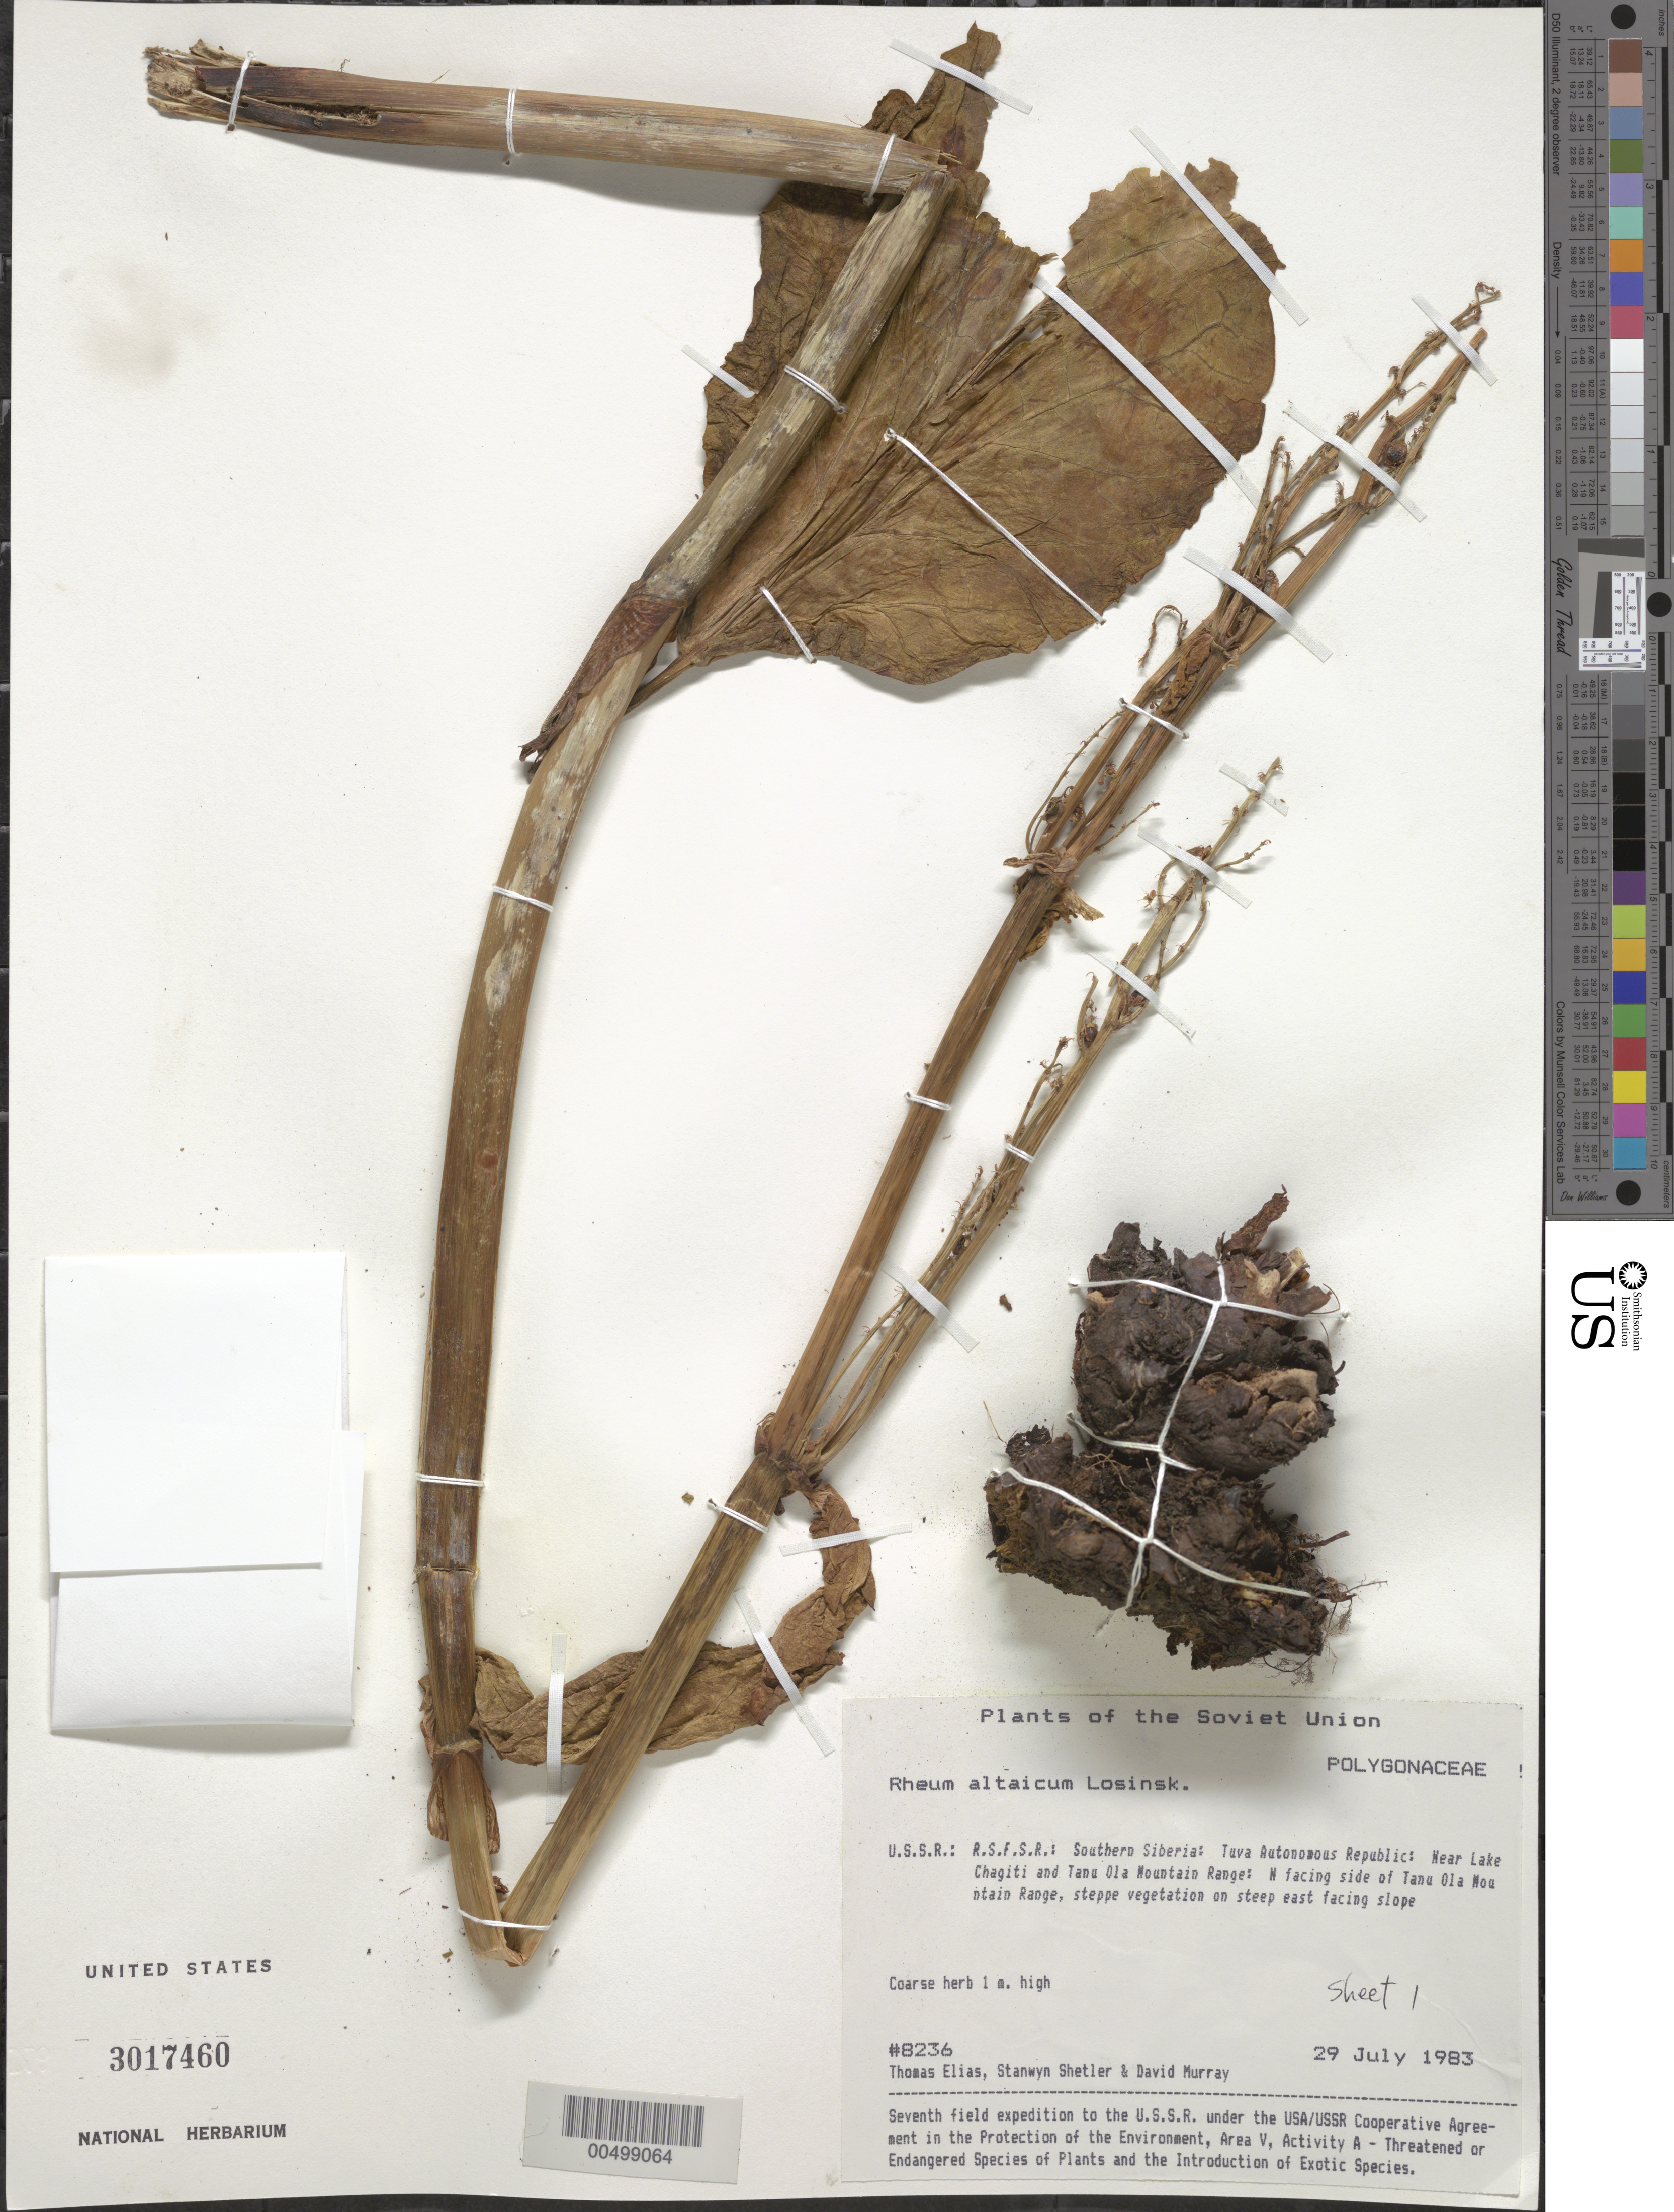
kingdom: Plantae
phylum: Tracheophyta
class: Magnoliopsida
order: Caryophyllales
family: Polygonaceae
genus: Rheum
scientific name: Rheum altaicum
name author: Losinsk.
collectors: T. Elias, S. Shetler & D. F. Murray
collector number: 8236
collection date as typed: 29 Jul 1983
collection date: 1983-07-29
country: Russian Federation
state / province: Tuva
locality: Near Lake Chagatai and N-facing side of Tannu-Ola Mountain Range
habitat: steppe vegetation on steep east facing slope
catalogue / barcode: US 3017460